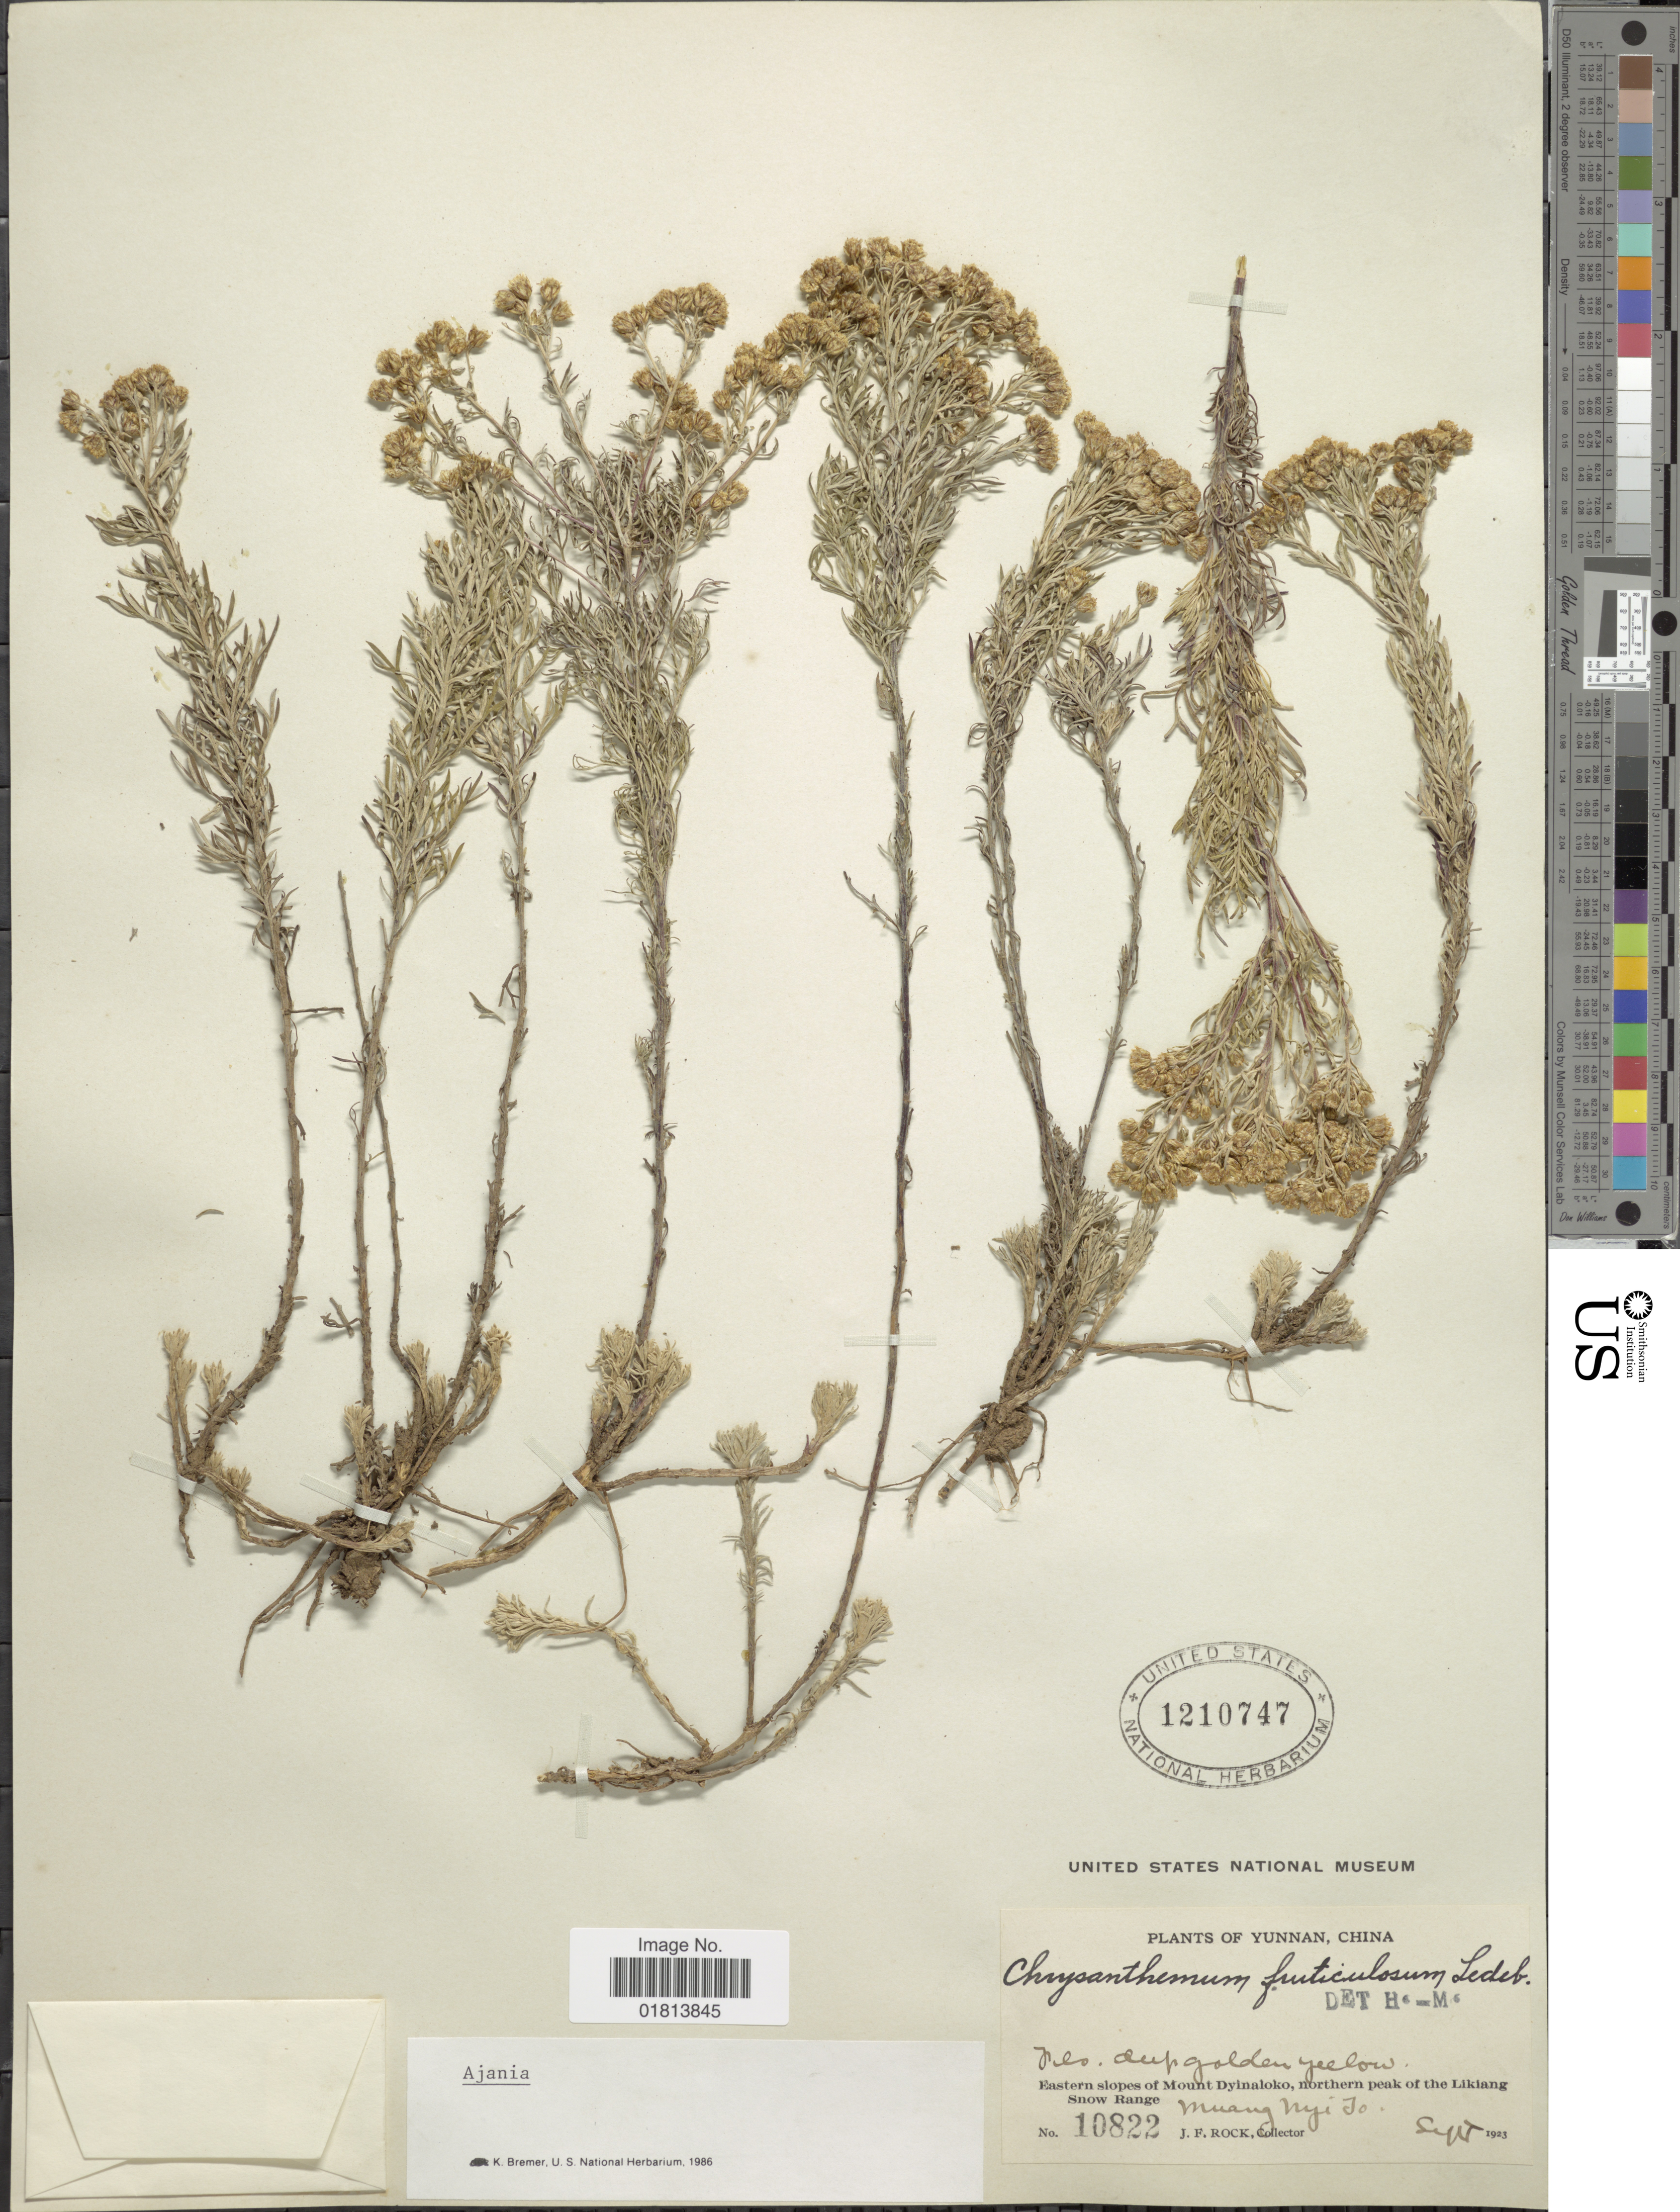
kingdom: Plantae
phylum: Tracheophyta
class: Magnoliopsida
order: Asterales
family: Asteraceae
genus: Ajania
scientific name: Ajania fruticulosa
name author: (Ledeb.) Poljakov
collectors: J. Rock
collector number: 10822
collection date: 1923-09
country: China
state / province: Yunnan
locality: Eastern slopes of Mount Dyinaloko, northern peak of the Likiang Snow Range, Muang Nyi Jo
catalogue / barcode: US 1210747